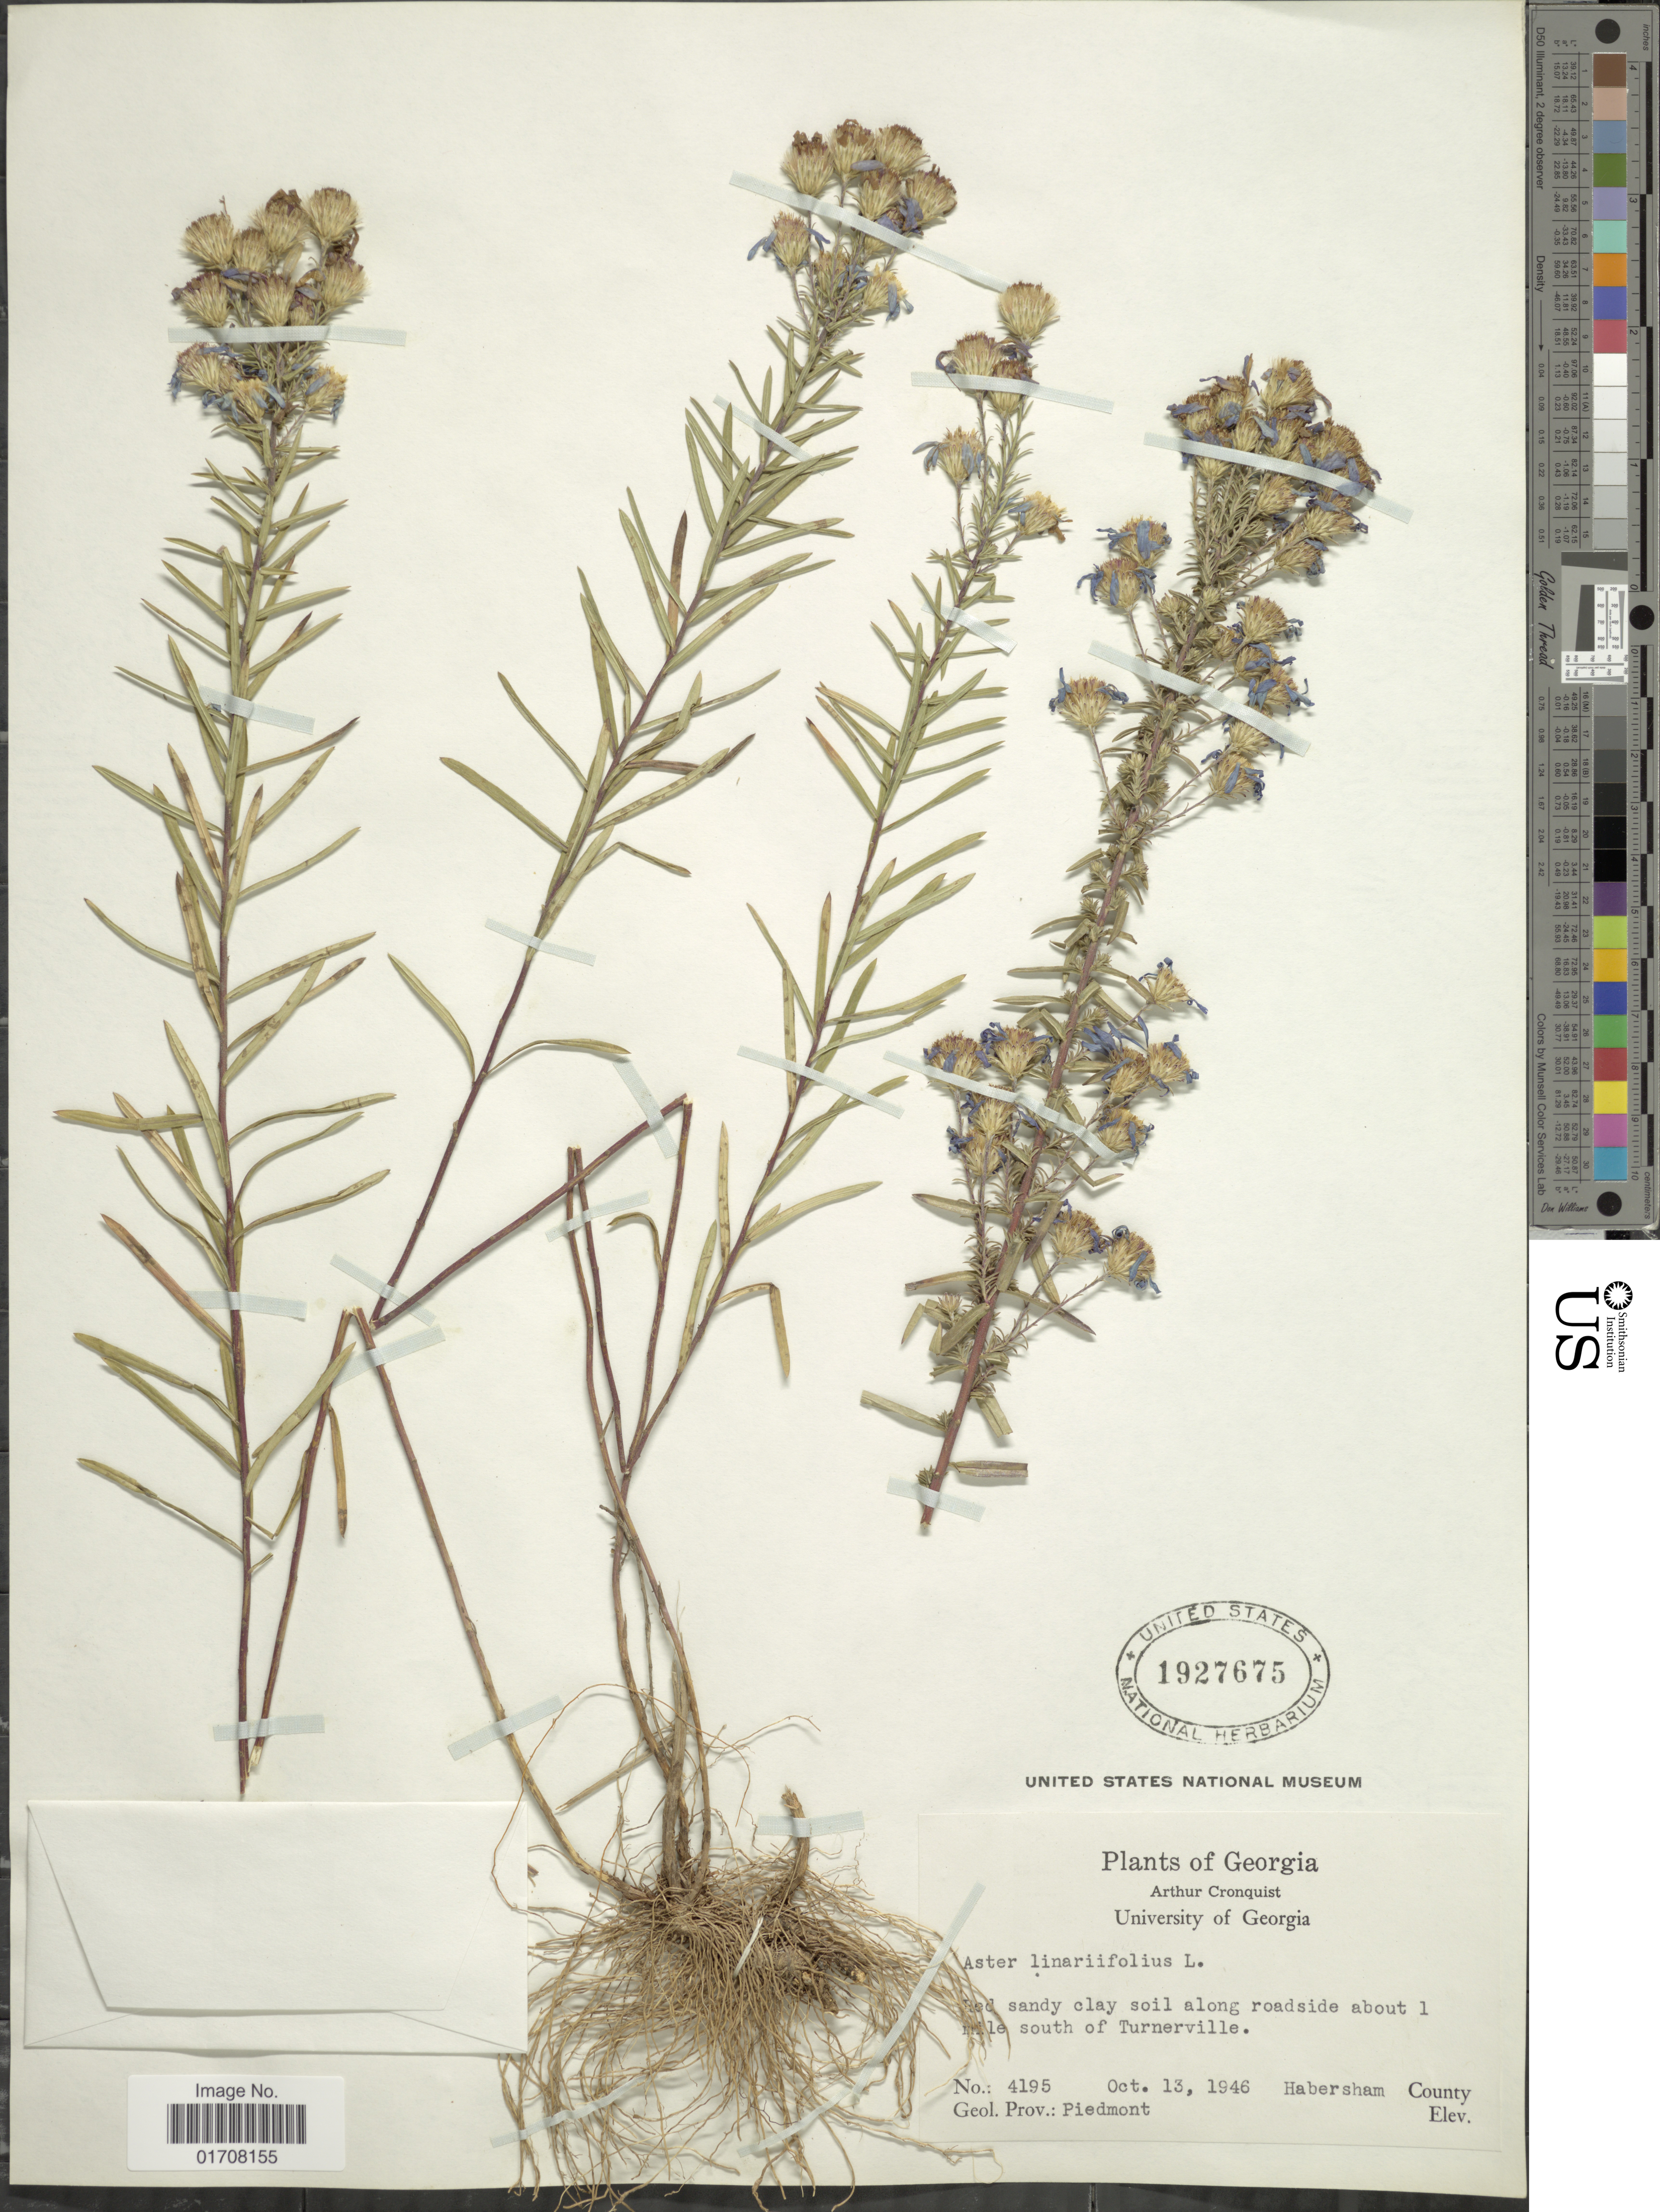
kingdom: Plantae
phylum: Tracheophyta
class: Magnoliopsida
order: Asterales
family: Asteraceae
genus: Ionactis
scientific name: Ionactis linearifolius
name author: (L.) Greene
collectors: A. J. Cronquist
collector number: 4195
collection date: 1946-10-13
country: United States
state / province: Georgia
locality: Along roadside about 1 mile south of Turnerville, Habersham County, Piedmont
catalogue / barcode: US 1927675